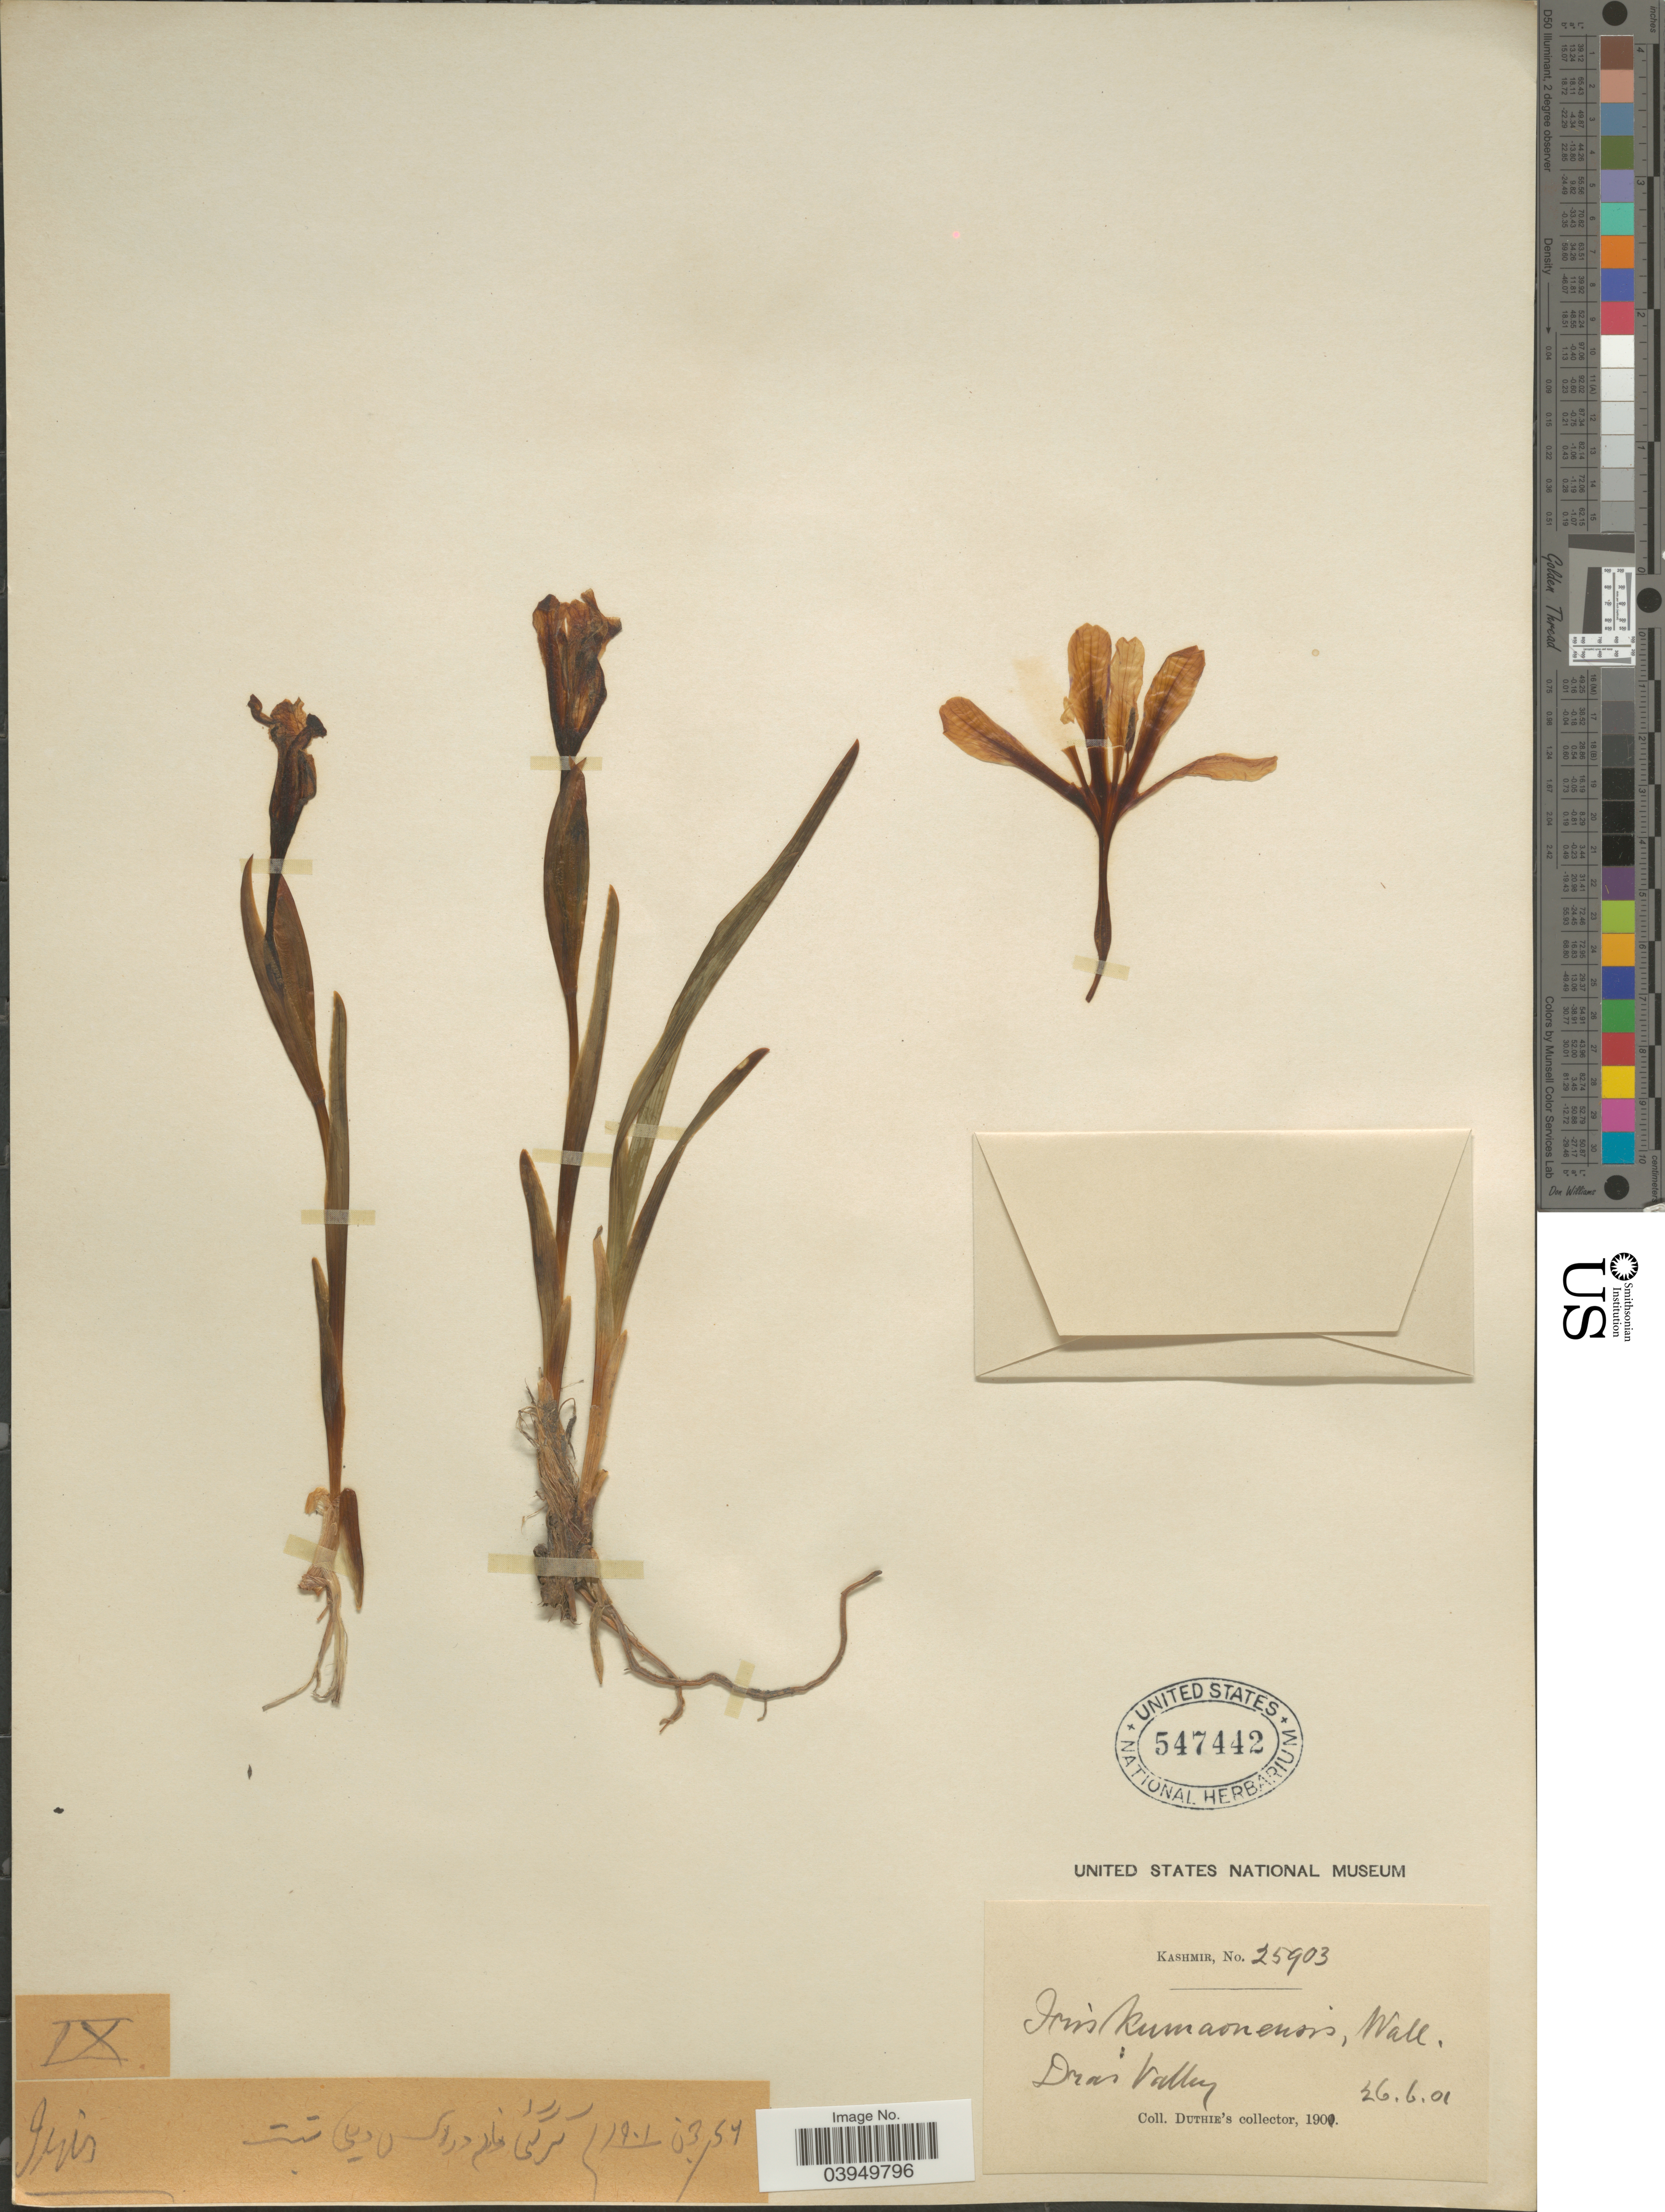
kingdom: Plantae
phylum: Tracheophyta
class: Liliopsida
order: Asparagales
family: Iridaceae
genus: Iris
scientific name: Iris kemaonensis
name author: Wall. ex D. Don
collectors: Duthie's collector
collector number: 25903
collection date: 1901-06-26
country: India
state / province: Jammu and Kashmir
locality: Kashmir. Dras Valley.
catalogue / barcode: US 547442